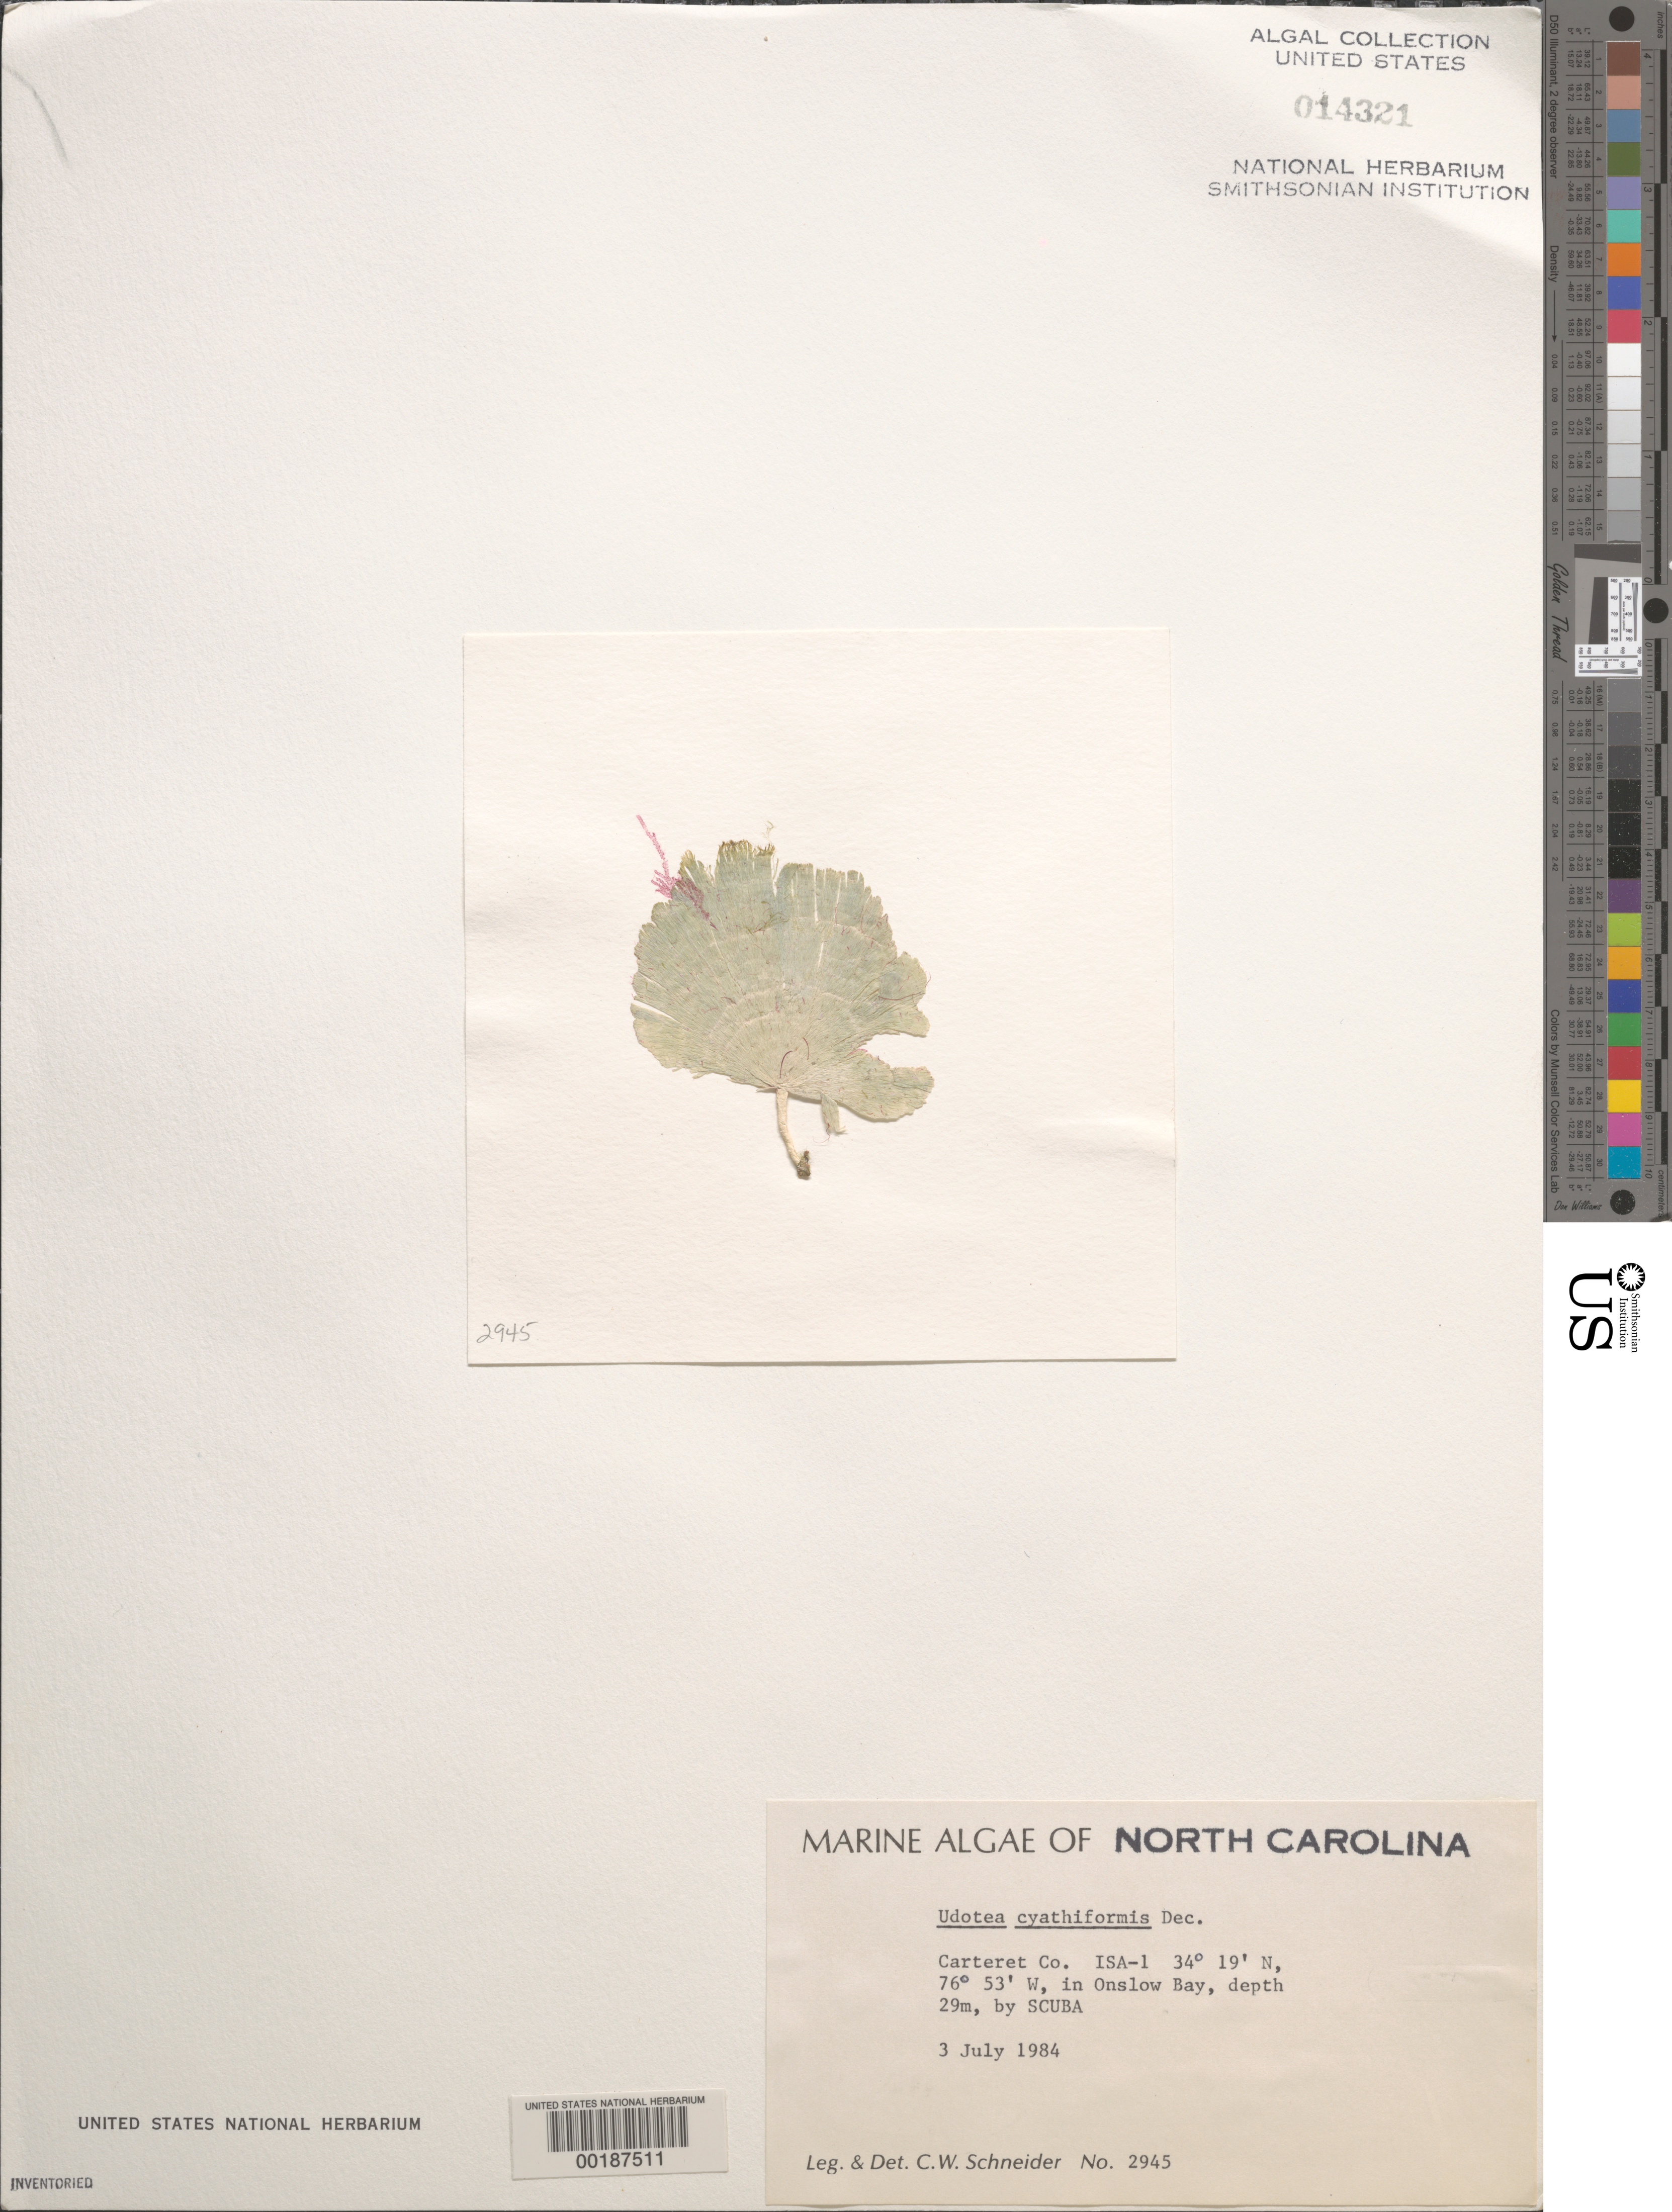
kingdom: Plantae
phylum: Chlorophyta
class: Ulvophyceae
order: Bryopsidales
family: Udoteaceae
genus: Udotea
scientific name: Udotea cyathiformis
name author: Decne.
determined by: Schneider, C. W.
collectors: C. W. Schneider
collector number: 2945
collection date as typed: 03 Jul 1984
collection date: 1984-07-03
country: United States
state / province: North Carolina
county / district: Carteret County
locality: Onslow Bay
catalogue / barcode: US 14321